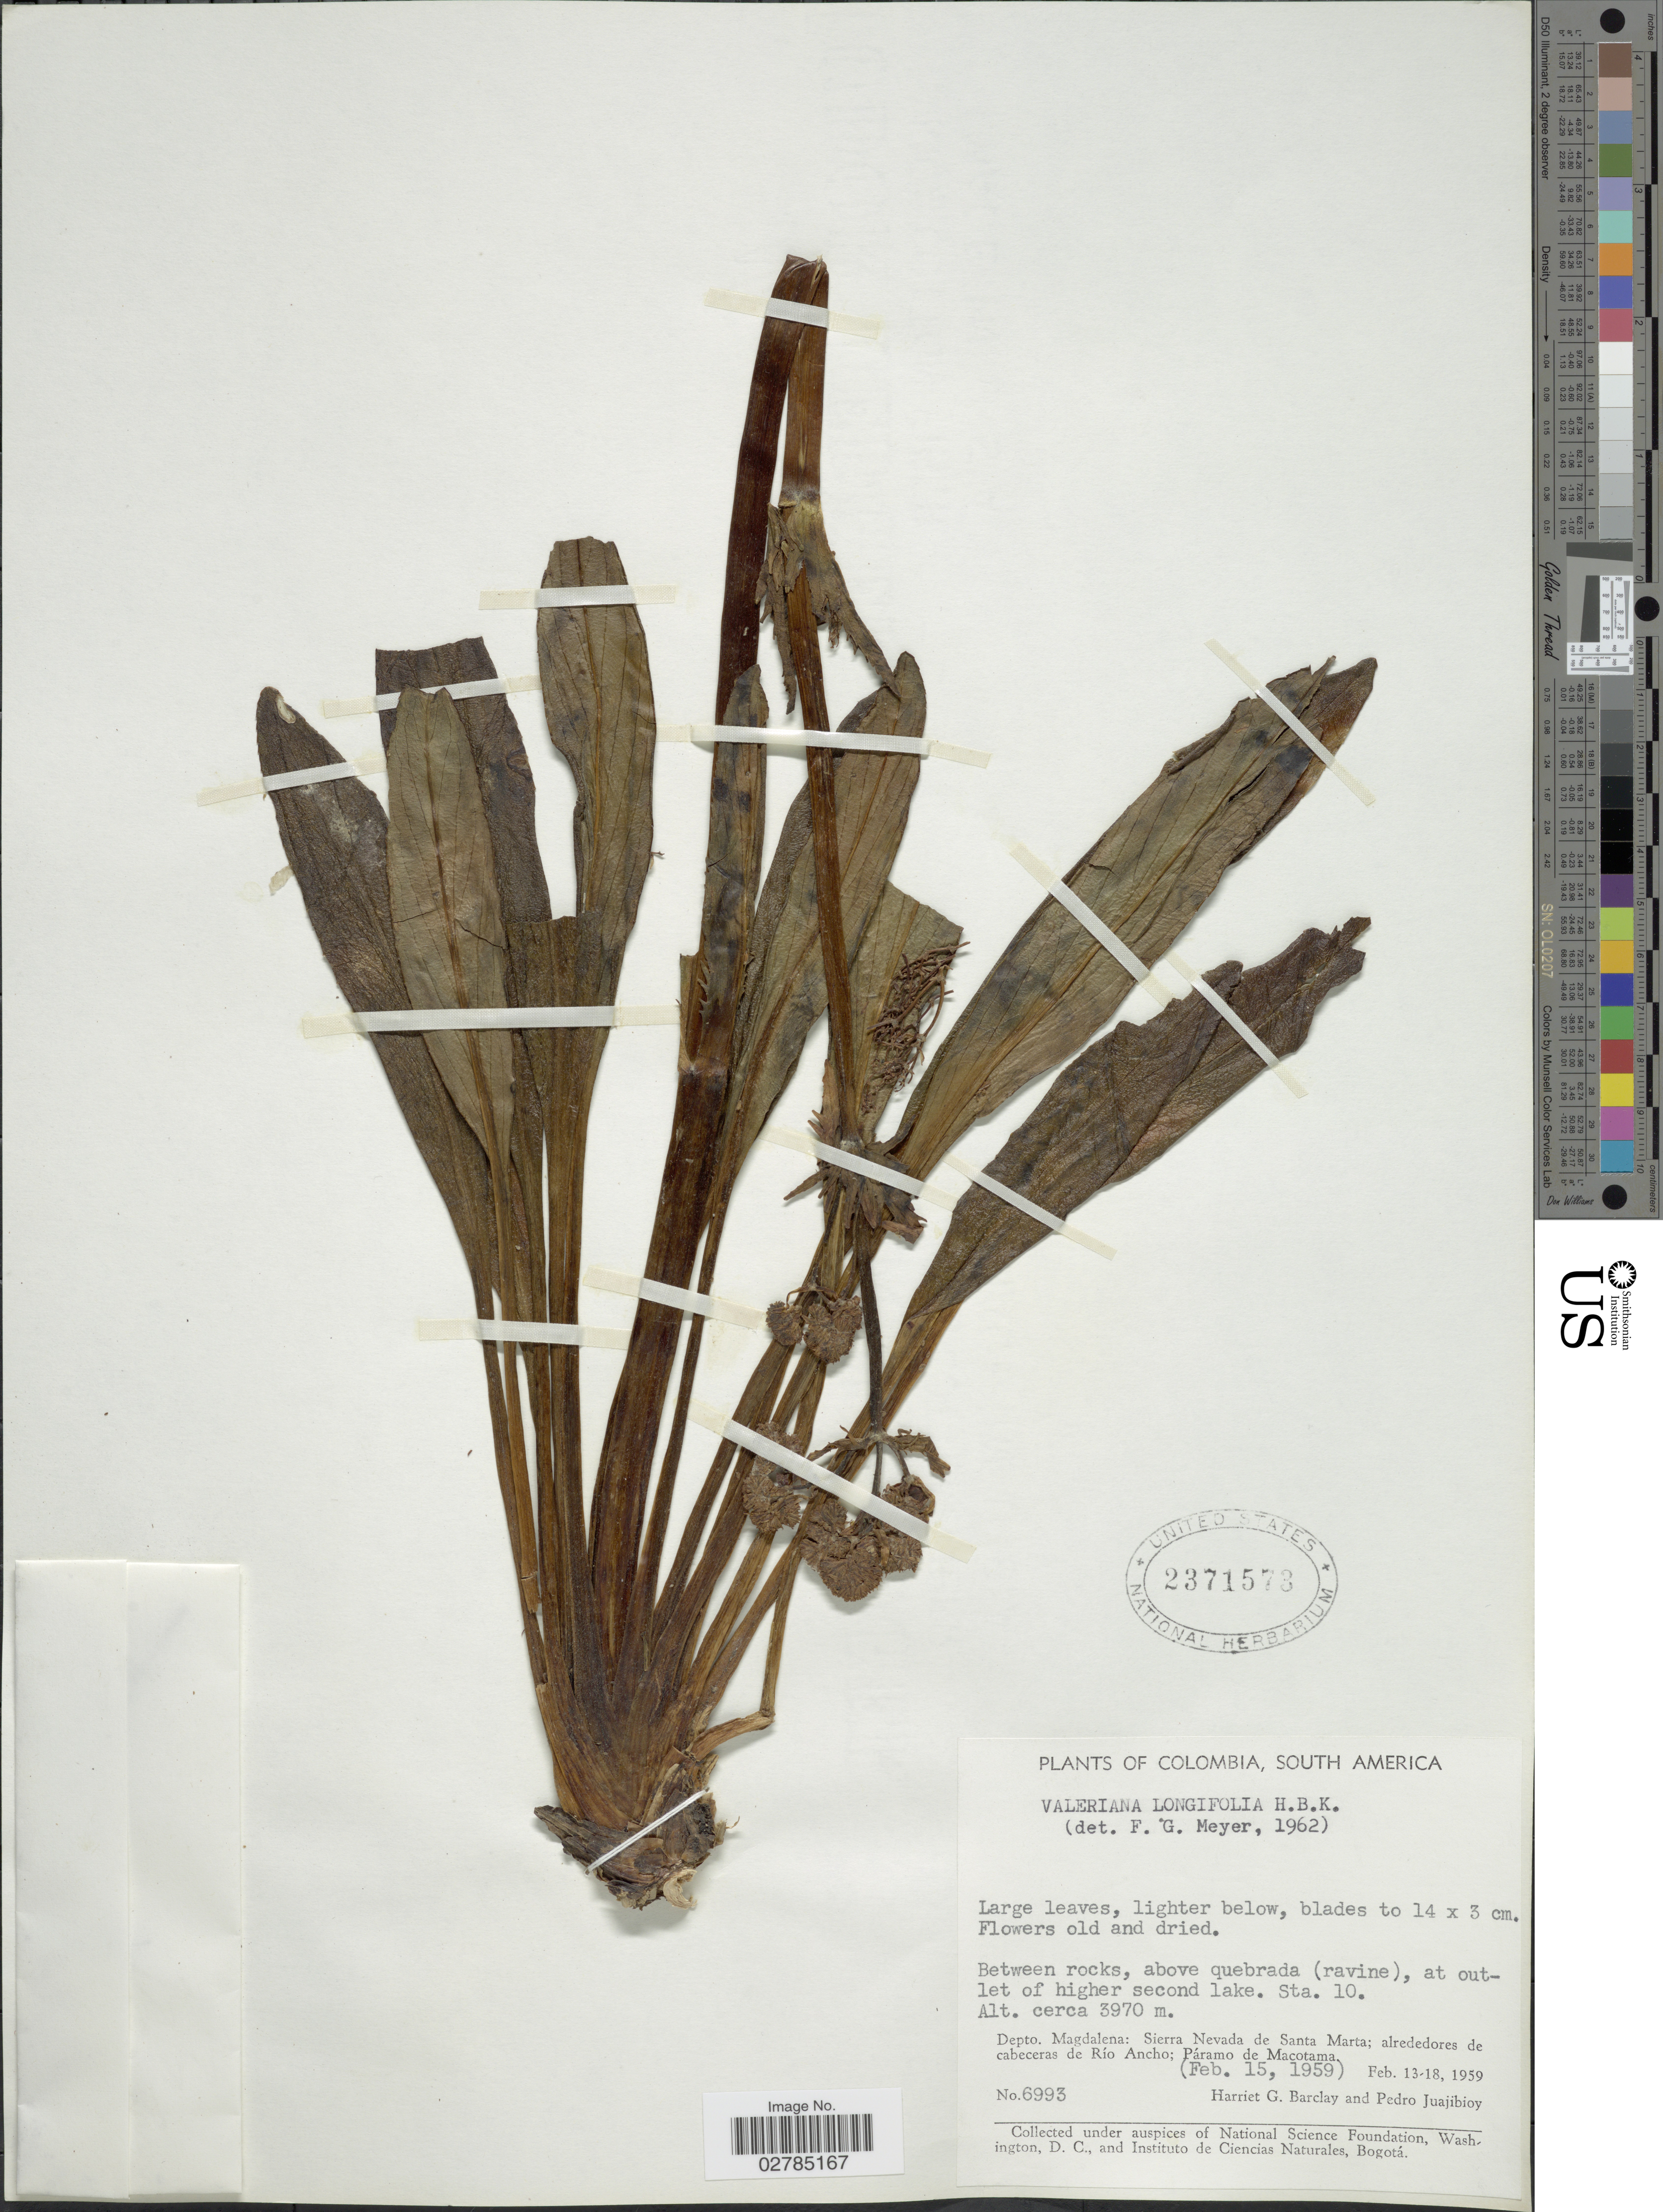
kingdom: Plantae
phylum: Tracheophyta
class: Magnoliopsida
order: Dipsacales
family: Caprifoliaceae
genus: Valeriana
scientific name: Valeriana pilosa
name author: Ruiz & Pav.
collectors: H. G. Barclay & P. Juajibioy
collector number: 6993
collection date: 1959-02-15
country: Colombia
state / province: Magdalena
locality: Between rocks, above quebrada (ravine), at outlet of higher second lake, Sta. 10. Depto. Magdalena, Sierra Nevada de Santa Marta; alrededores de cabeceras de Río Ancho, Páramo de Macotama.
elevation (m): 3970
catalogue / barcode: US 2371573